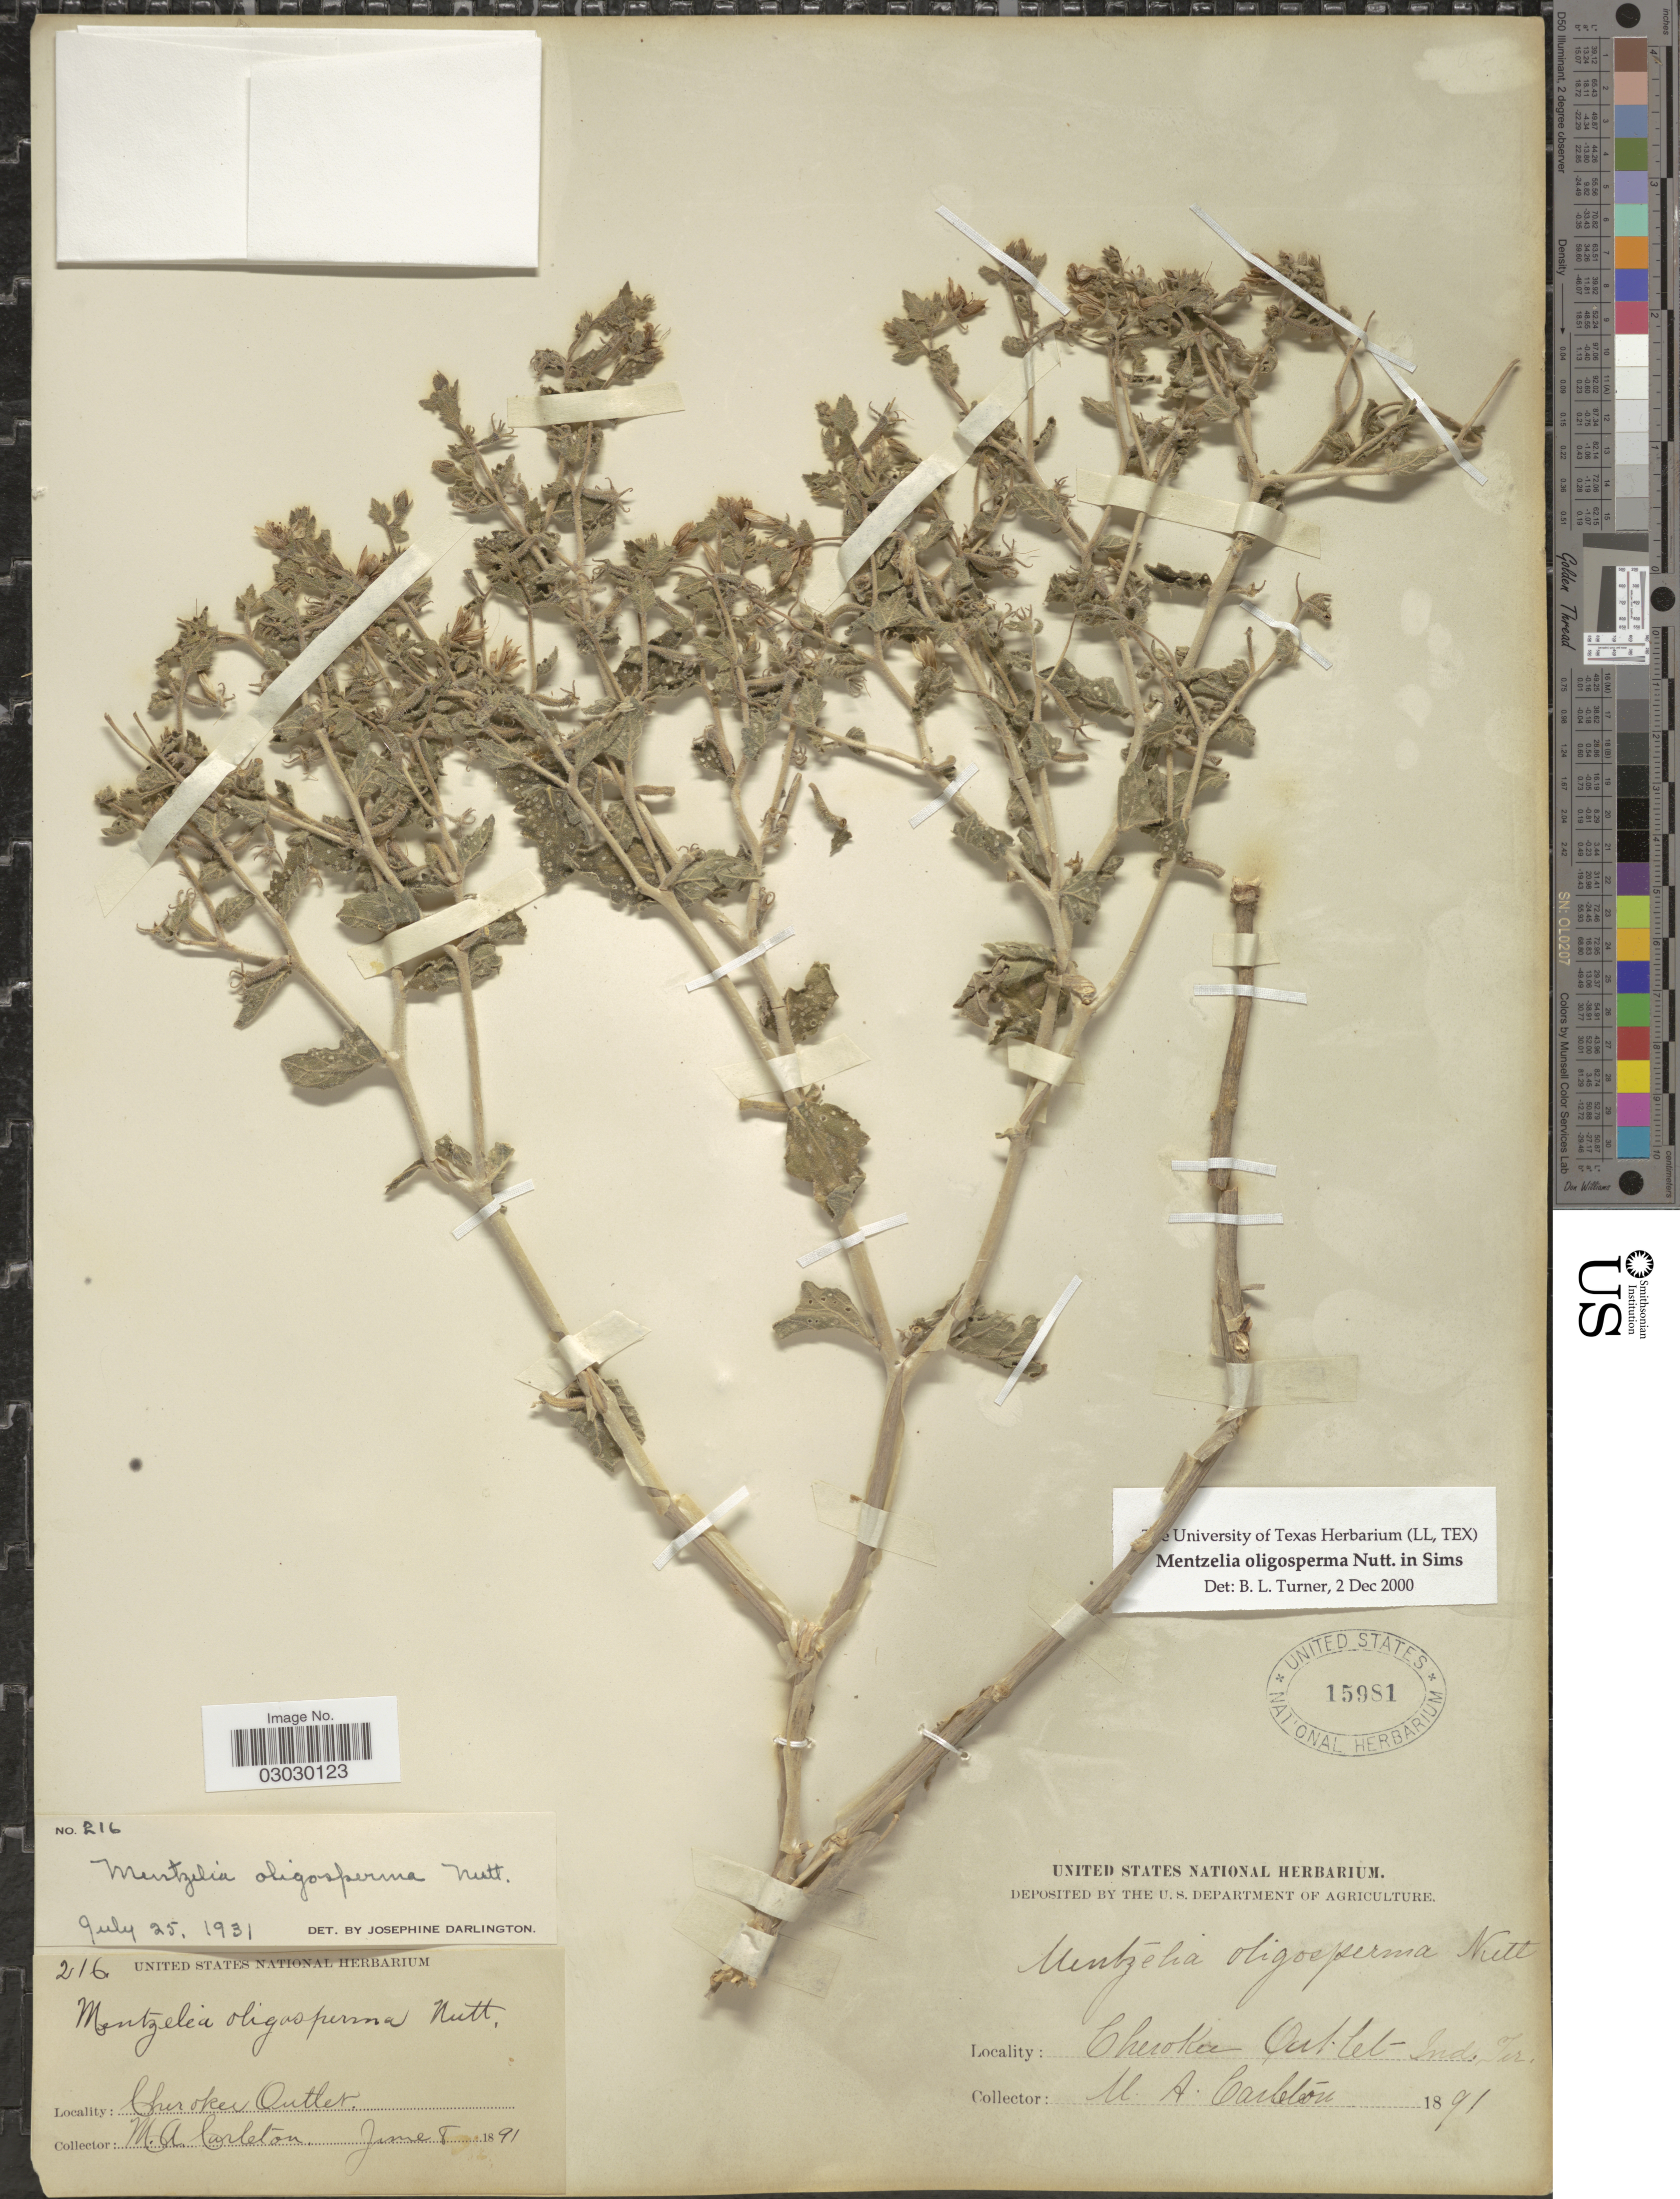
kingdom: Plantae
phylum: Tracheophyta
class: Magnoliopsida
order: Cornales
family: Loasaceae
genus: Mentzelia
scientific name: Mentzelia oligosperma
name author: Nutt. ex Sims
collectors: M. A. Carleton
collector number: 216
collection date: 1891-06-08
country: United States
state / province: Oklahoma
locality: Cherokee Outlet. Ind. Terr.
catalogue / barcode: US 15981